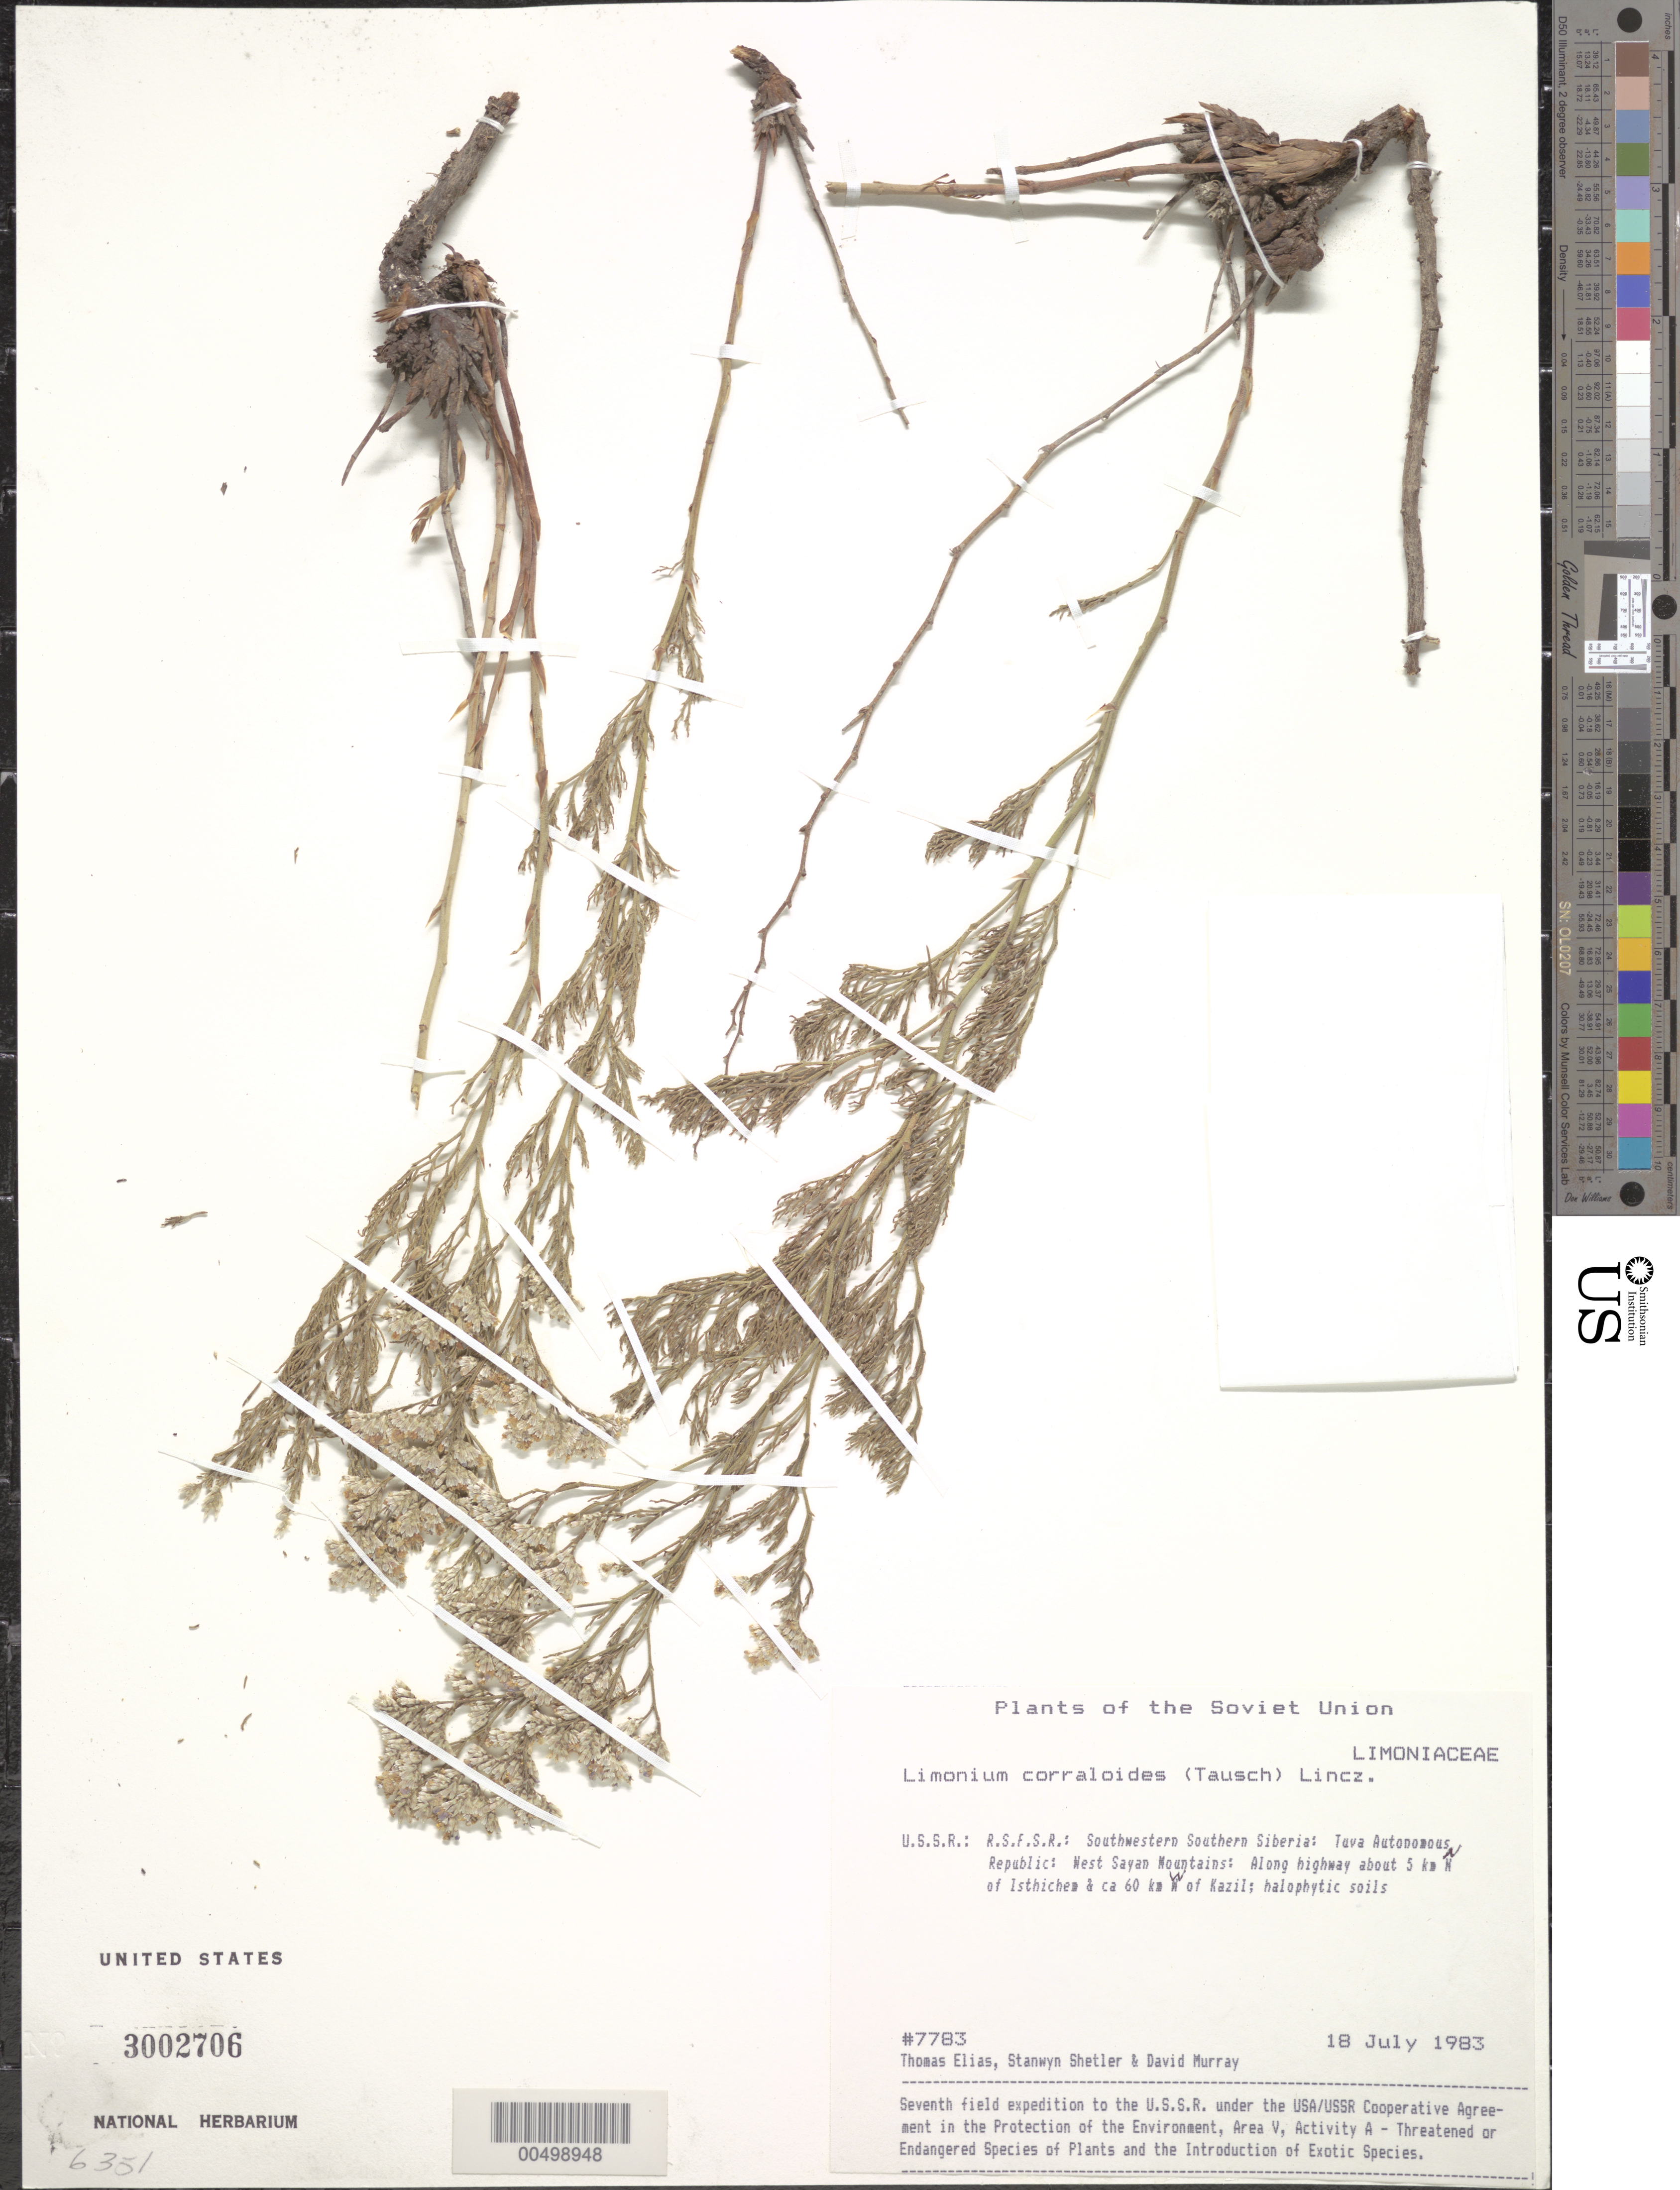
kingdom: Plantae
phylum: Tracheophyta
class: Magnoliopsida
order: Caryophyllales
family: Plumbaginaceae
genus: Limonium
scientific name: Limonium corraloides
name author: (Tausch) Lincz.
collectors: T. Elias, S. Shetler & D. F. Murray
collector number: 7783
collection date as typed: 18 Jul 1983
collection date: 1983-07-18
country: Russian Federation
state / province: Tuva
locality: West Sayan Mountains, along highway about 5 km N of Isthichem [Ishti-Khem] and ca. 60 km W of Kazil [Kyzyl]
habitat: halophytic soils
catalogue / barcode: US 3002706